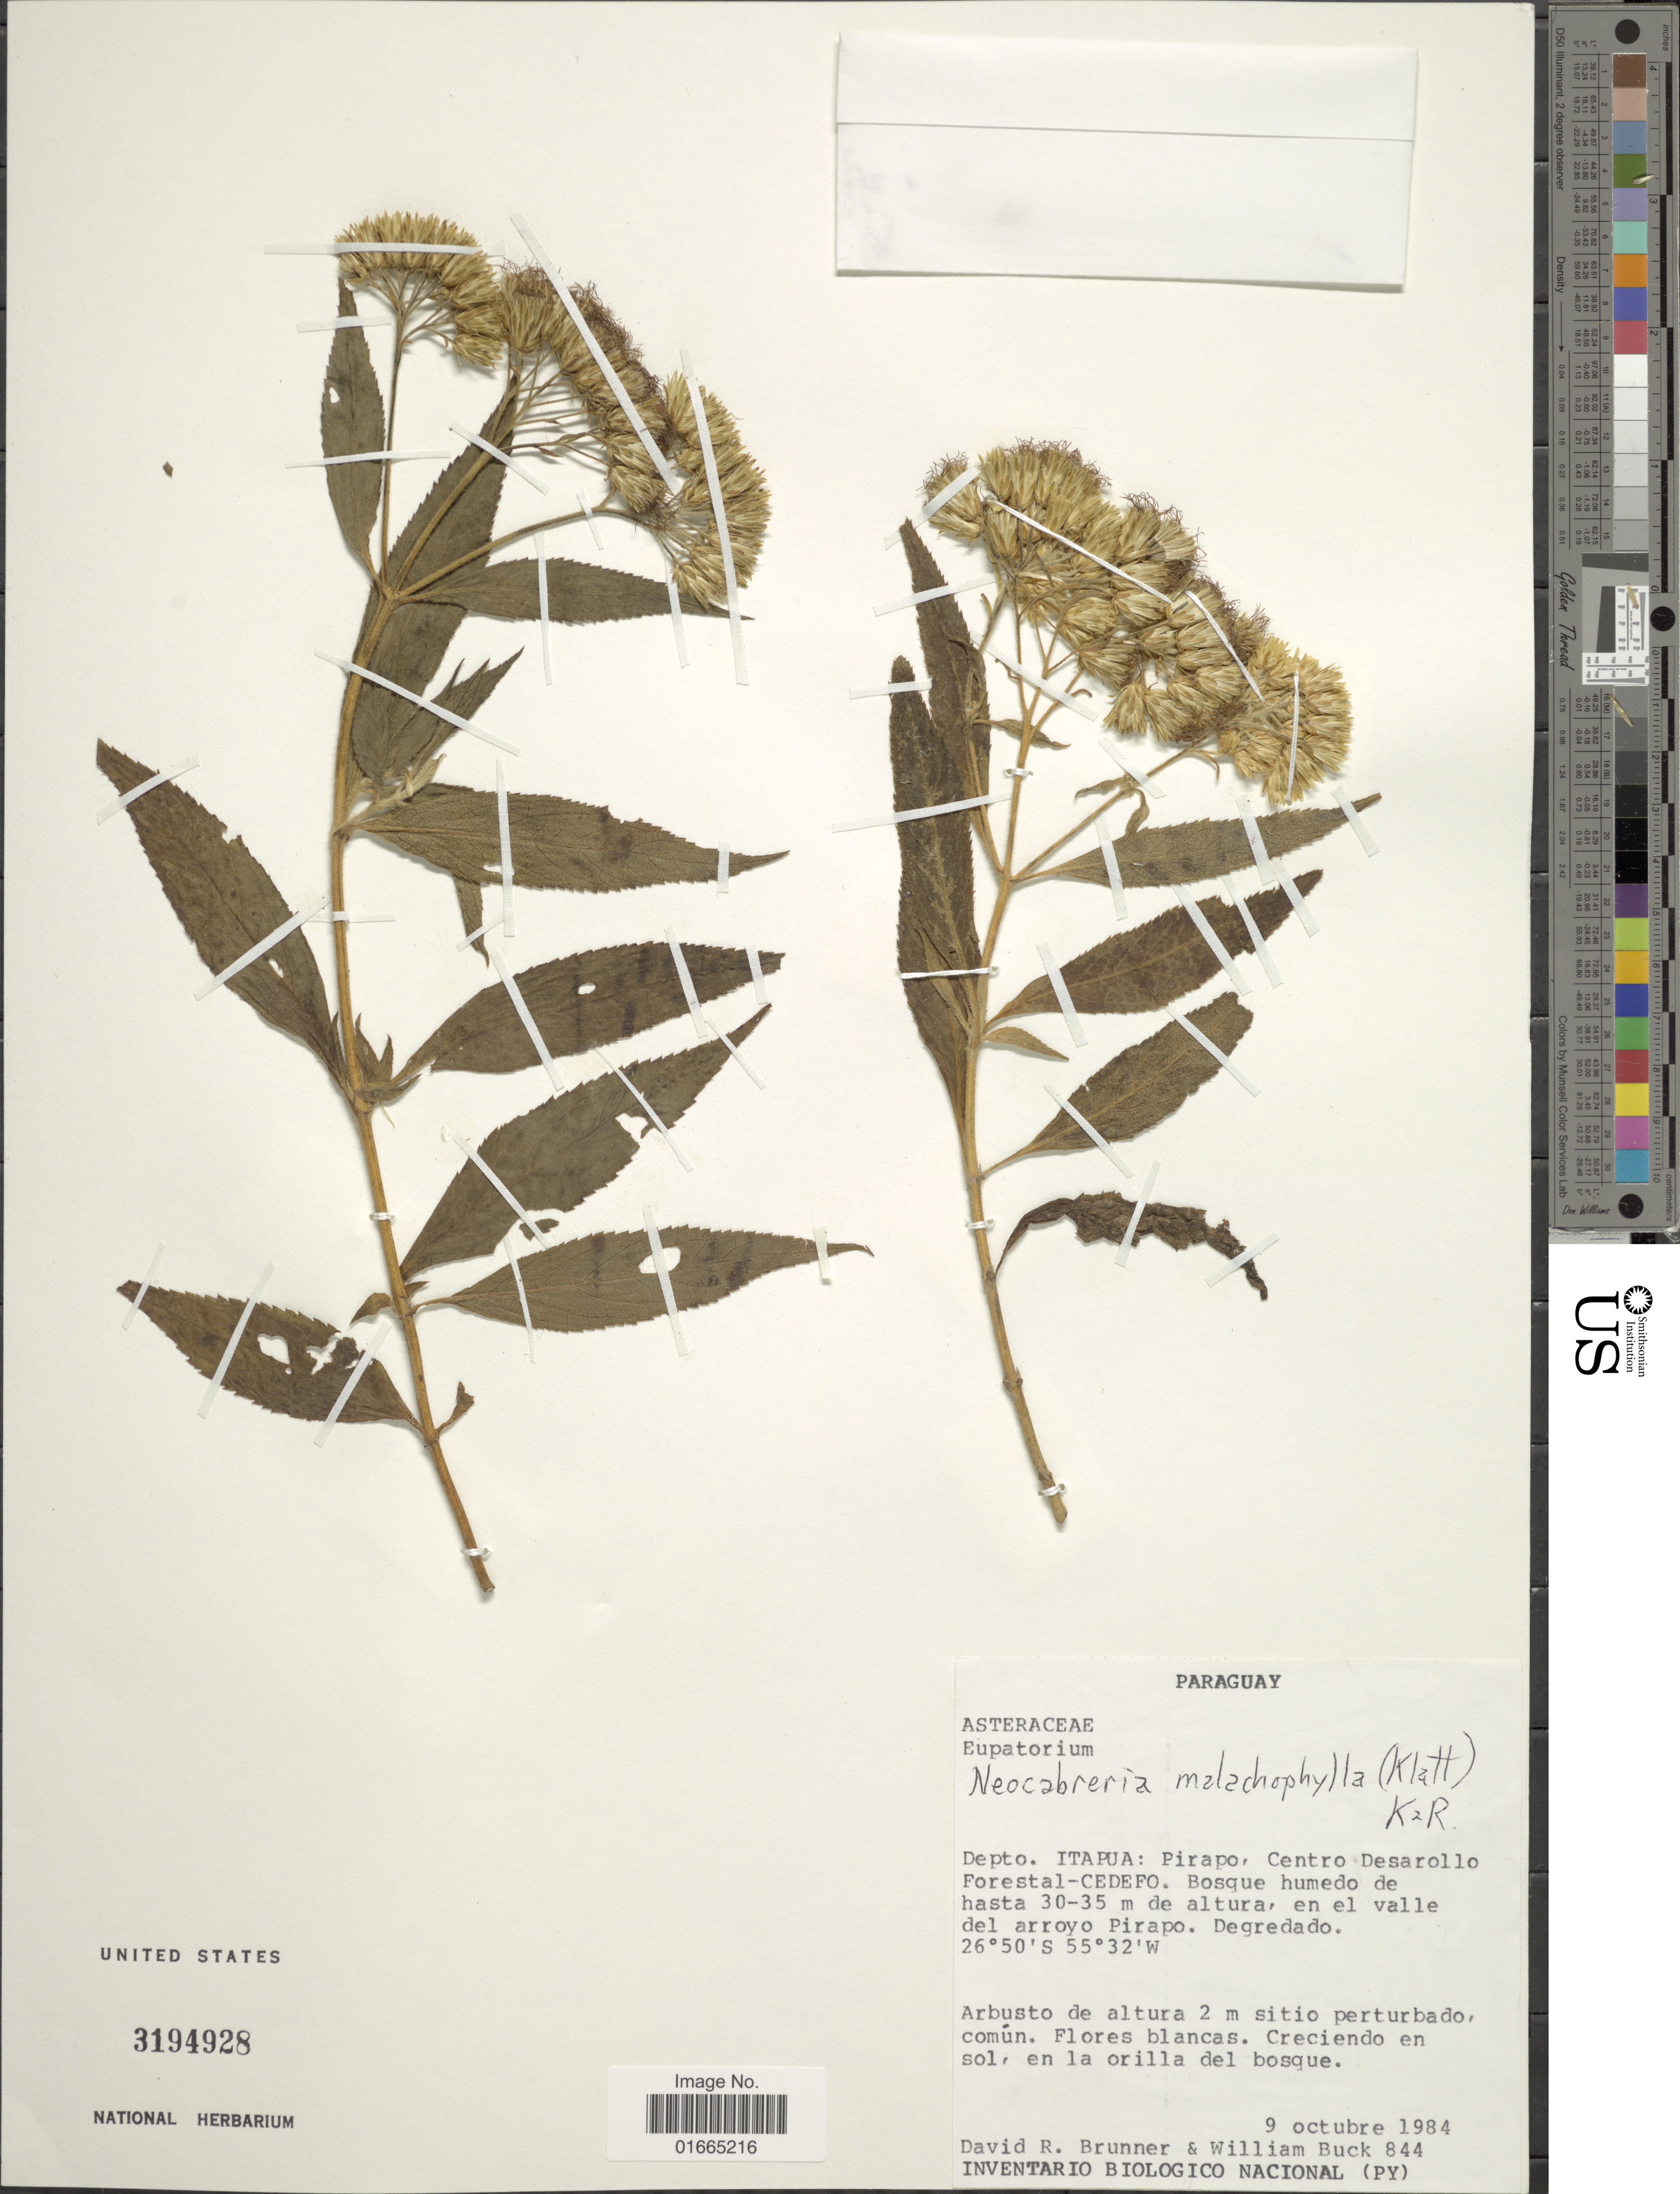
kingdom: Plantae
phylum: Tracheophyta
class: Magnoliopsida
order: Asterales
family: Asteraceae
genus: Neocabreria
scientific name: Neocabreria malachophylla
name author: (Klatt) R.M. King & H. Rob.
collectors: D. R. Brunner & W. Buck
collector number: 844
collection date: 1984-10-09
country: Paraguay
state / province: Itapua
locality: Depto.: Itapua: Pirapo, Centro Desarollo Forestal-CEDEFO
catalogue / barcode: US 3194928